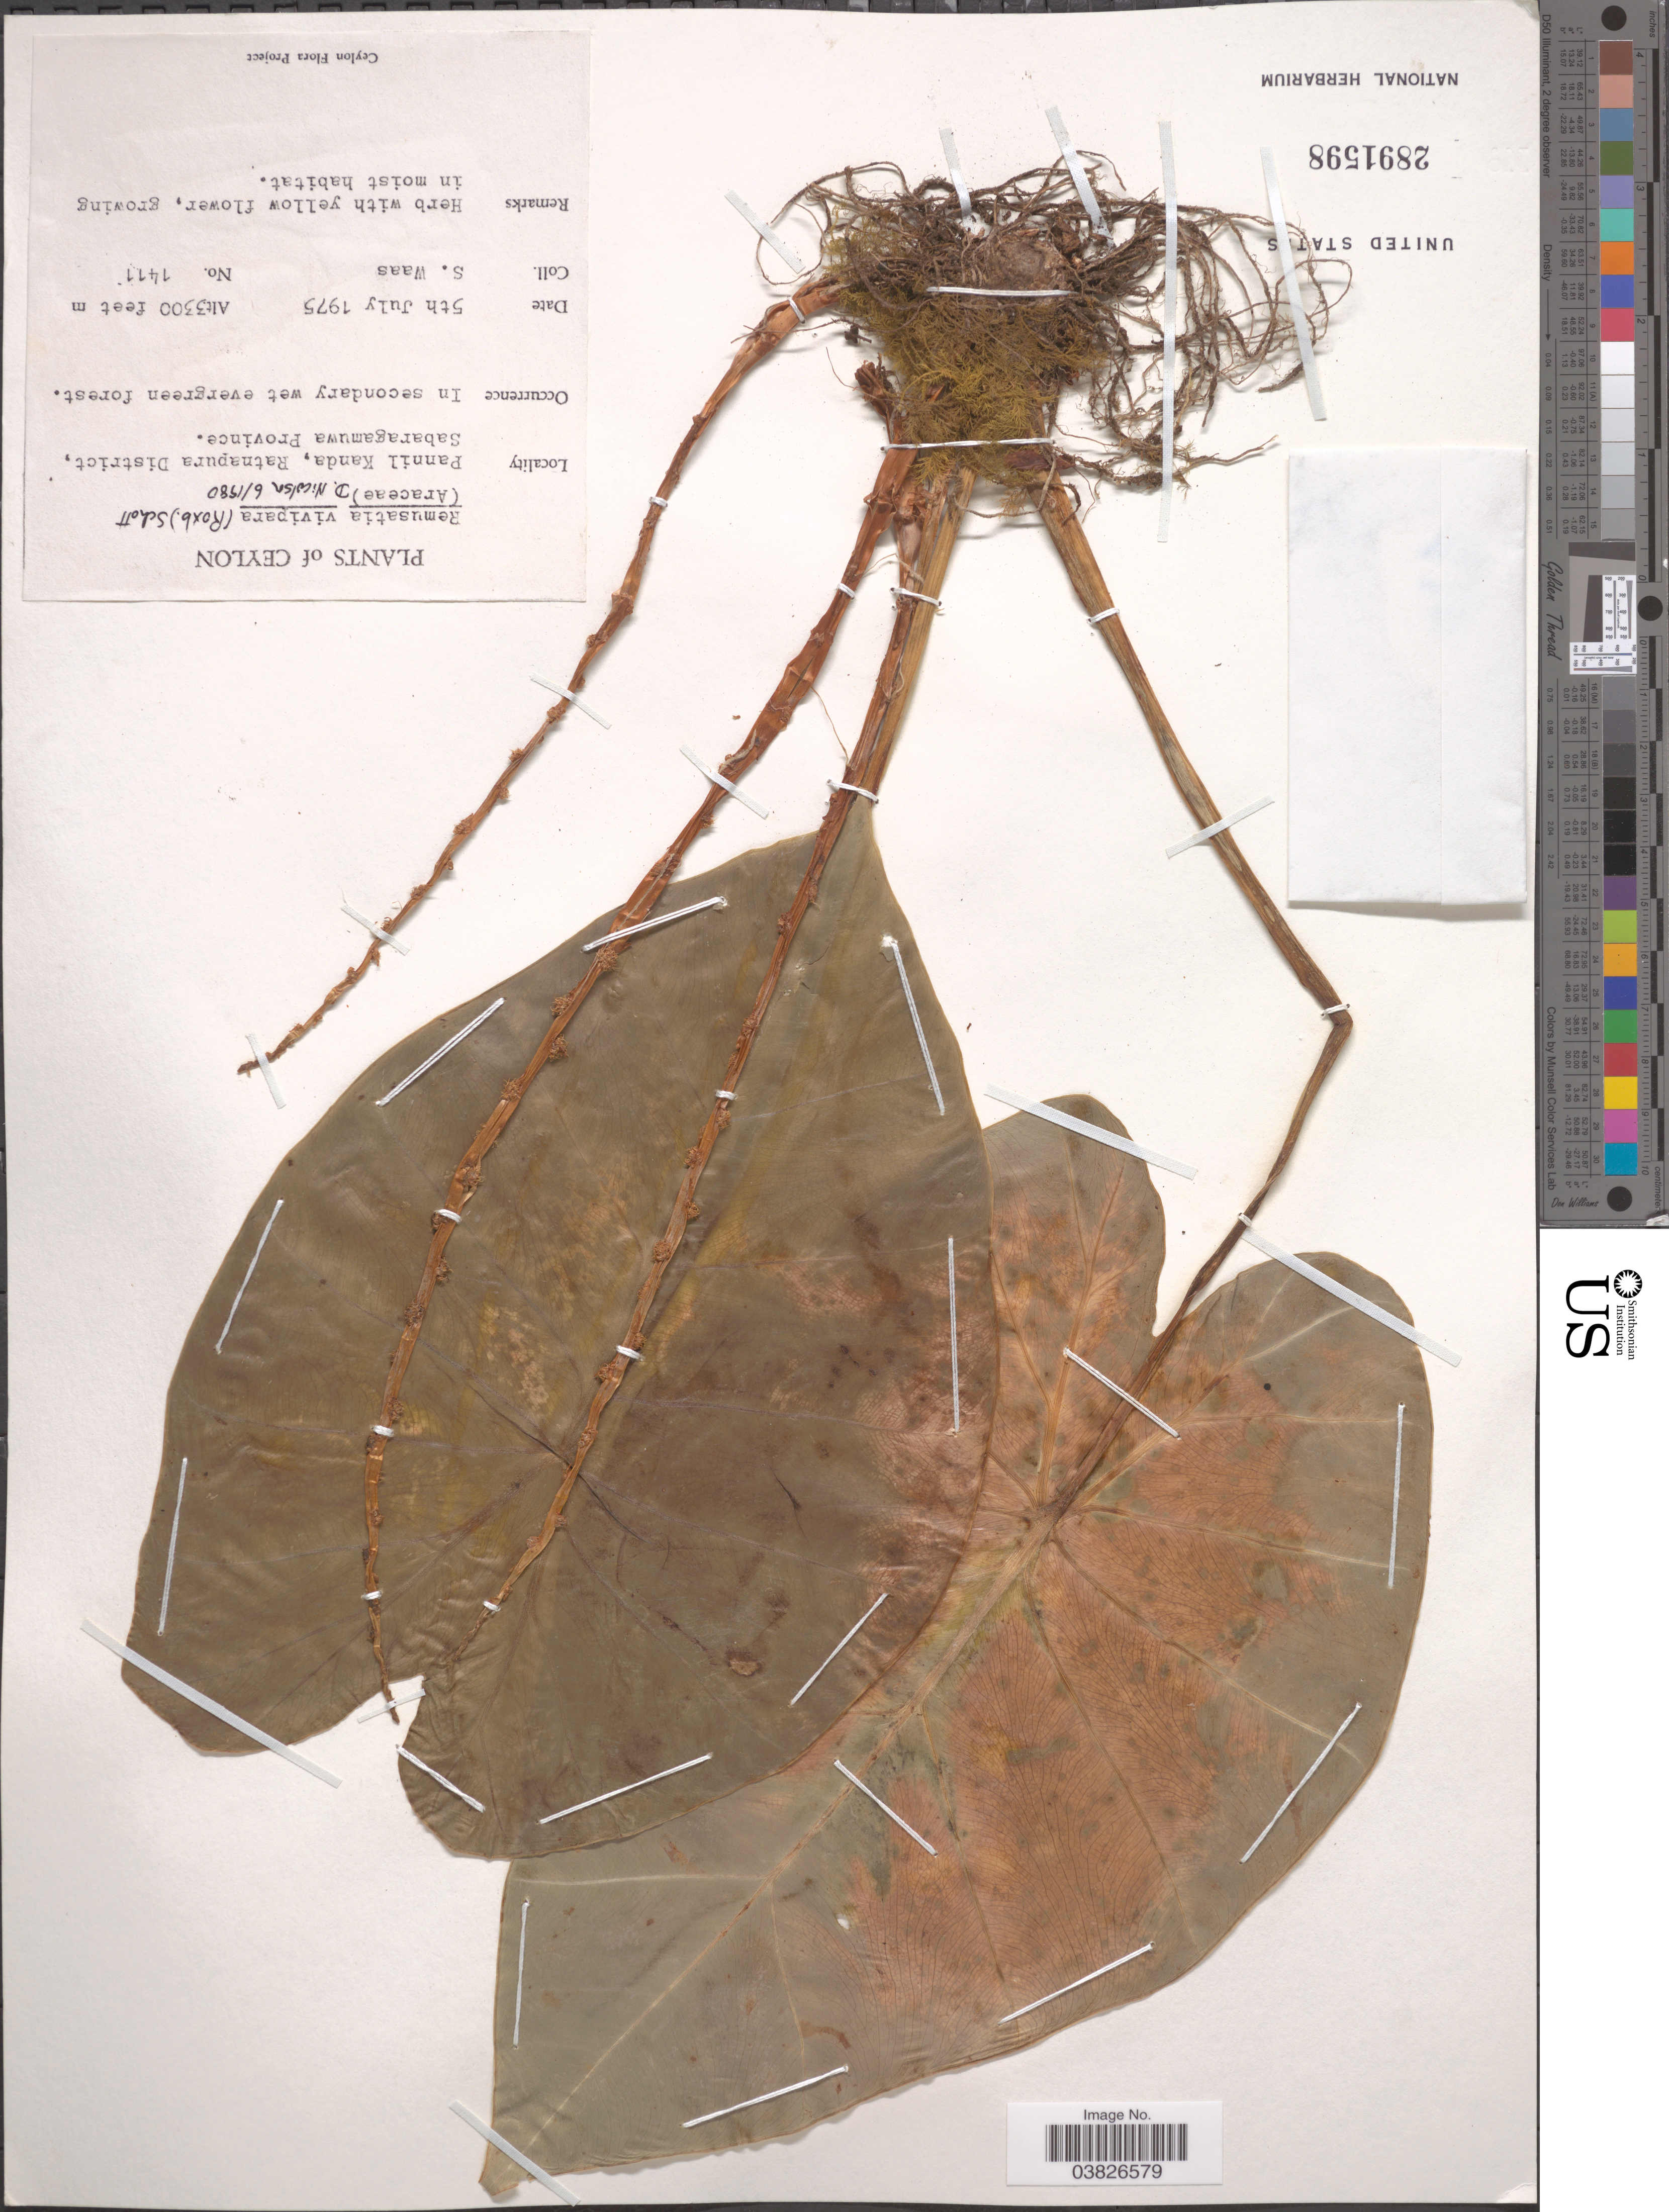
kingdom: Plantae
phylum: Tracheophyta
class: Liliopsida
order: Alismatales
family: Araceae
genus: Remusatia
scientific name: Remusatia vivipara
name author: (Roxb.) Schott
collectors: S. Waas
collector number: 1411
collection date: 1975-07-05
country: Sri Lanka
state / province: Sabaragamuwa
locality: Ceylon. Pannil Kanda, Ratnapura District.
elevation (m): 1006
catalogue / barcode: US 2891598